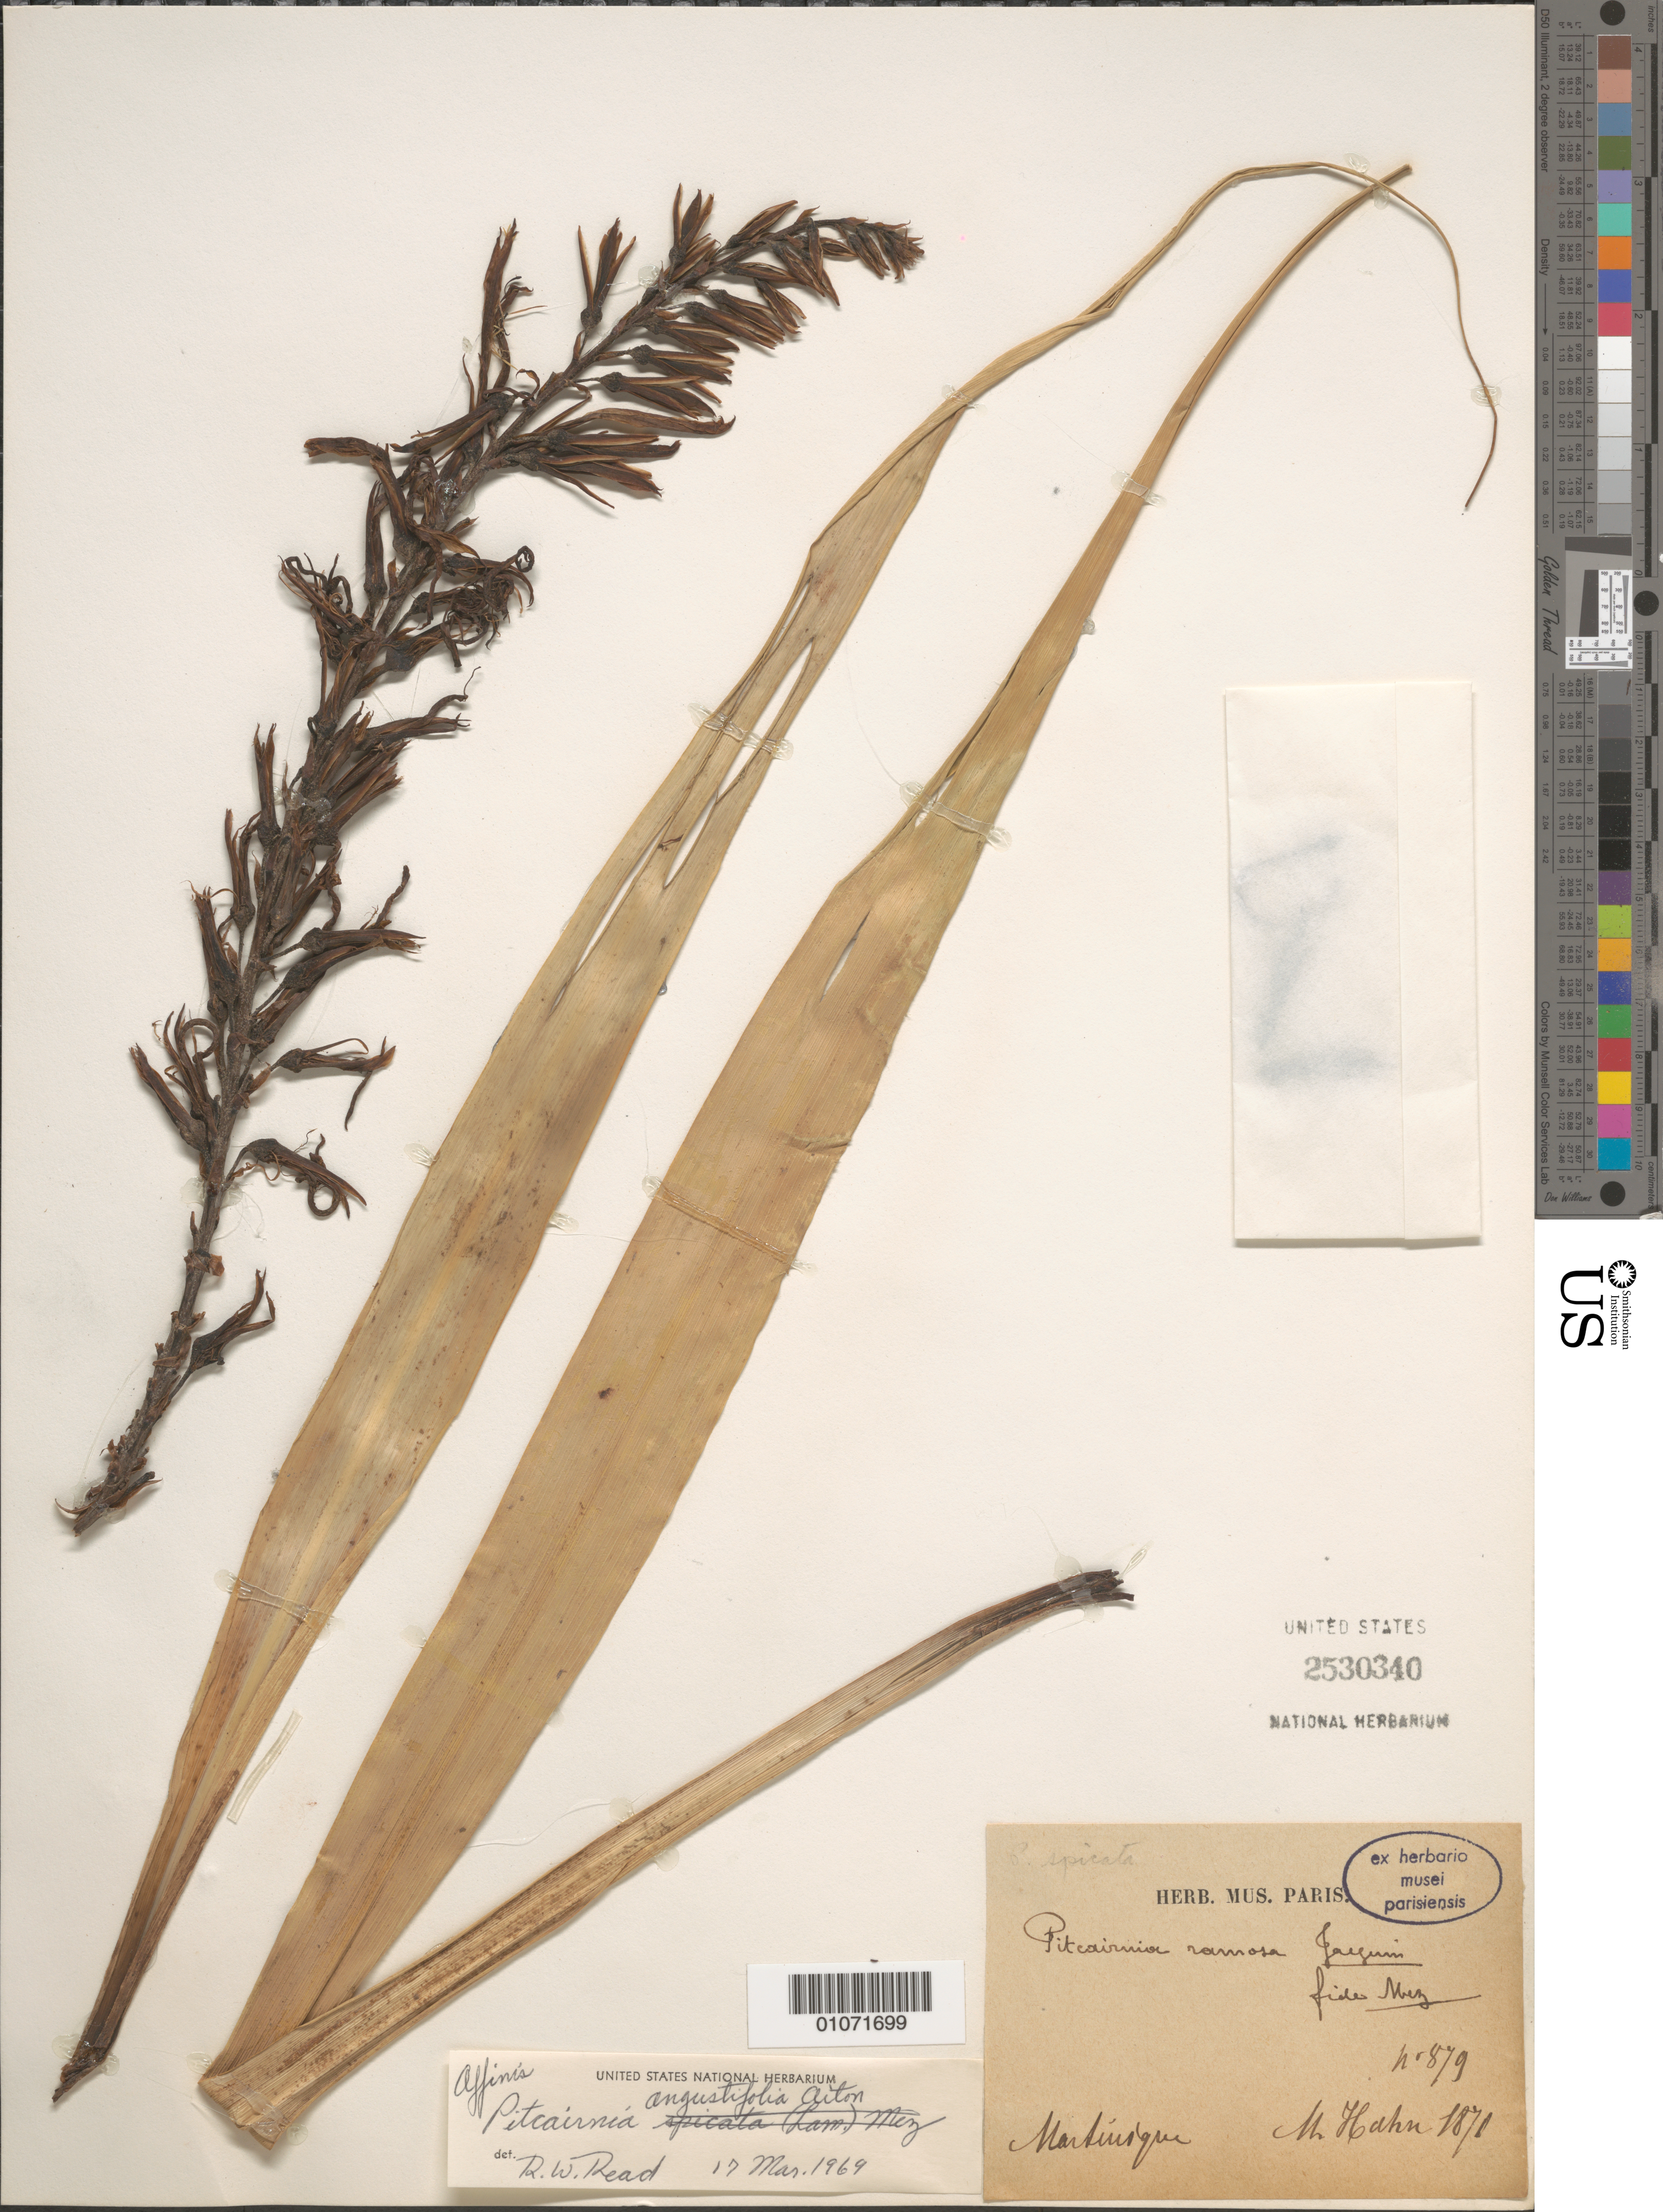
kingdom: Plantae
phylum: Tracheophyta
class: Liliopsida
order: Poales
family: Bromeliaceae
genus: Pitcairnia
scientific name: Pitcairnia angustifolia var. angustifolia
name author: Sol. ex Aiton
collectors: M. Hahn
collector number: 879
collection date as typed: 1870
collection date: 1870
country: Martinique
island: Martinique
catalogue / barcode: US 2530340